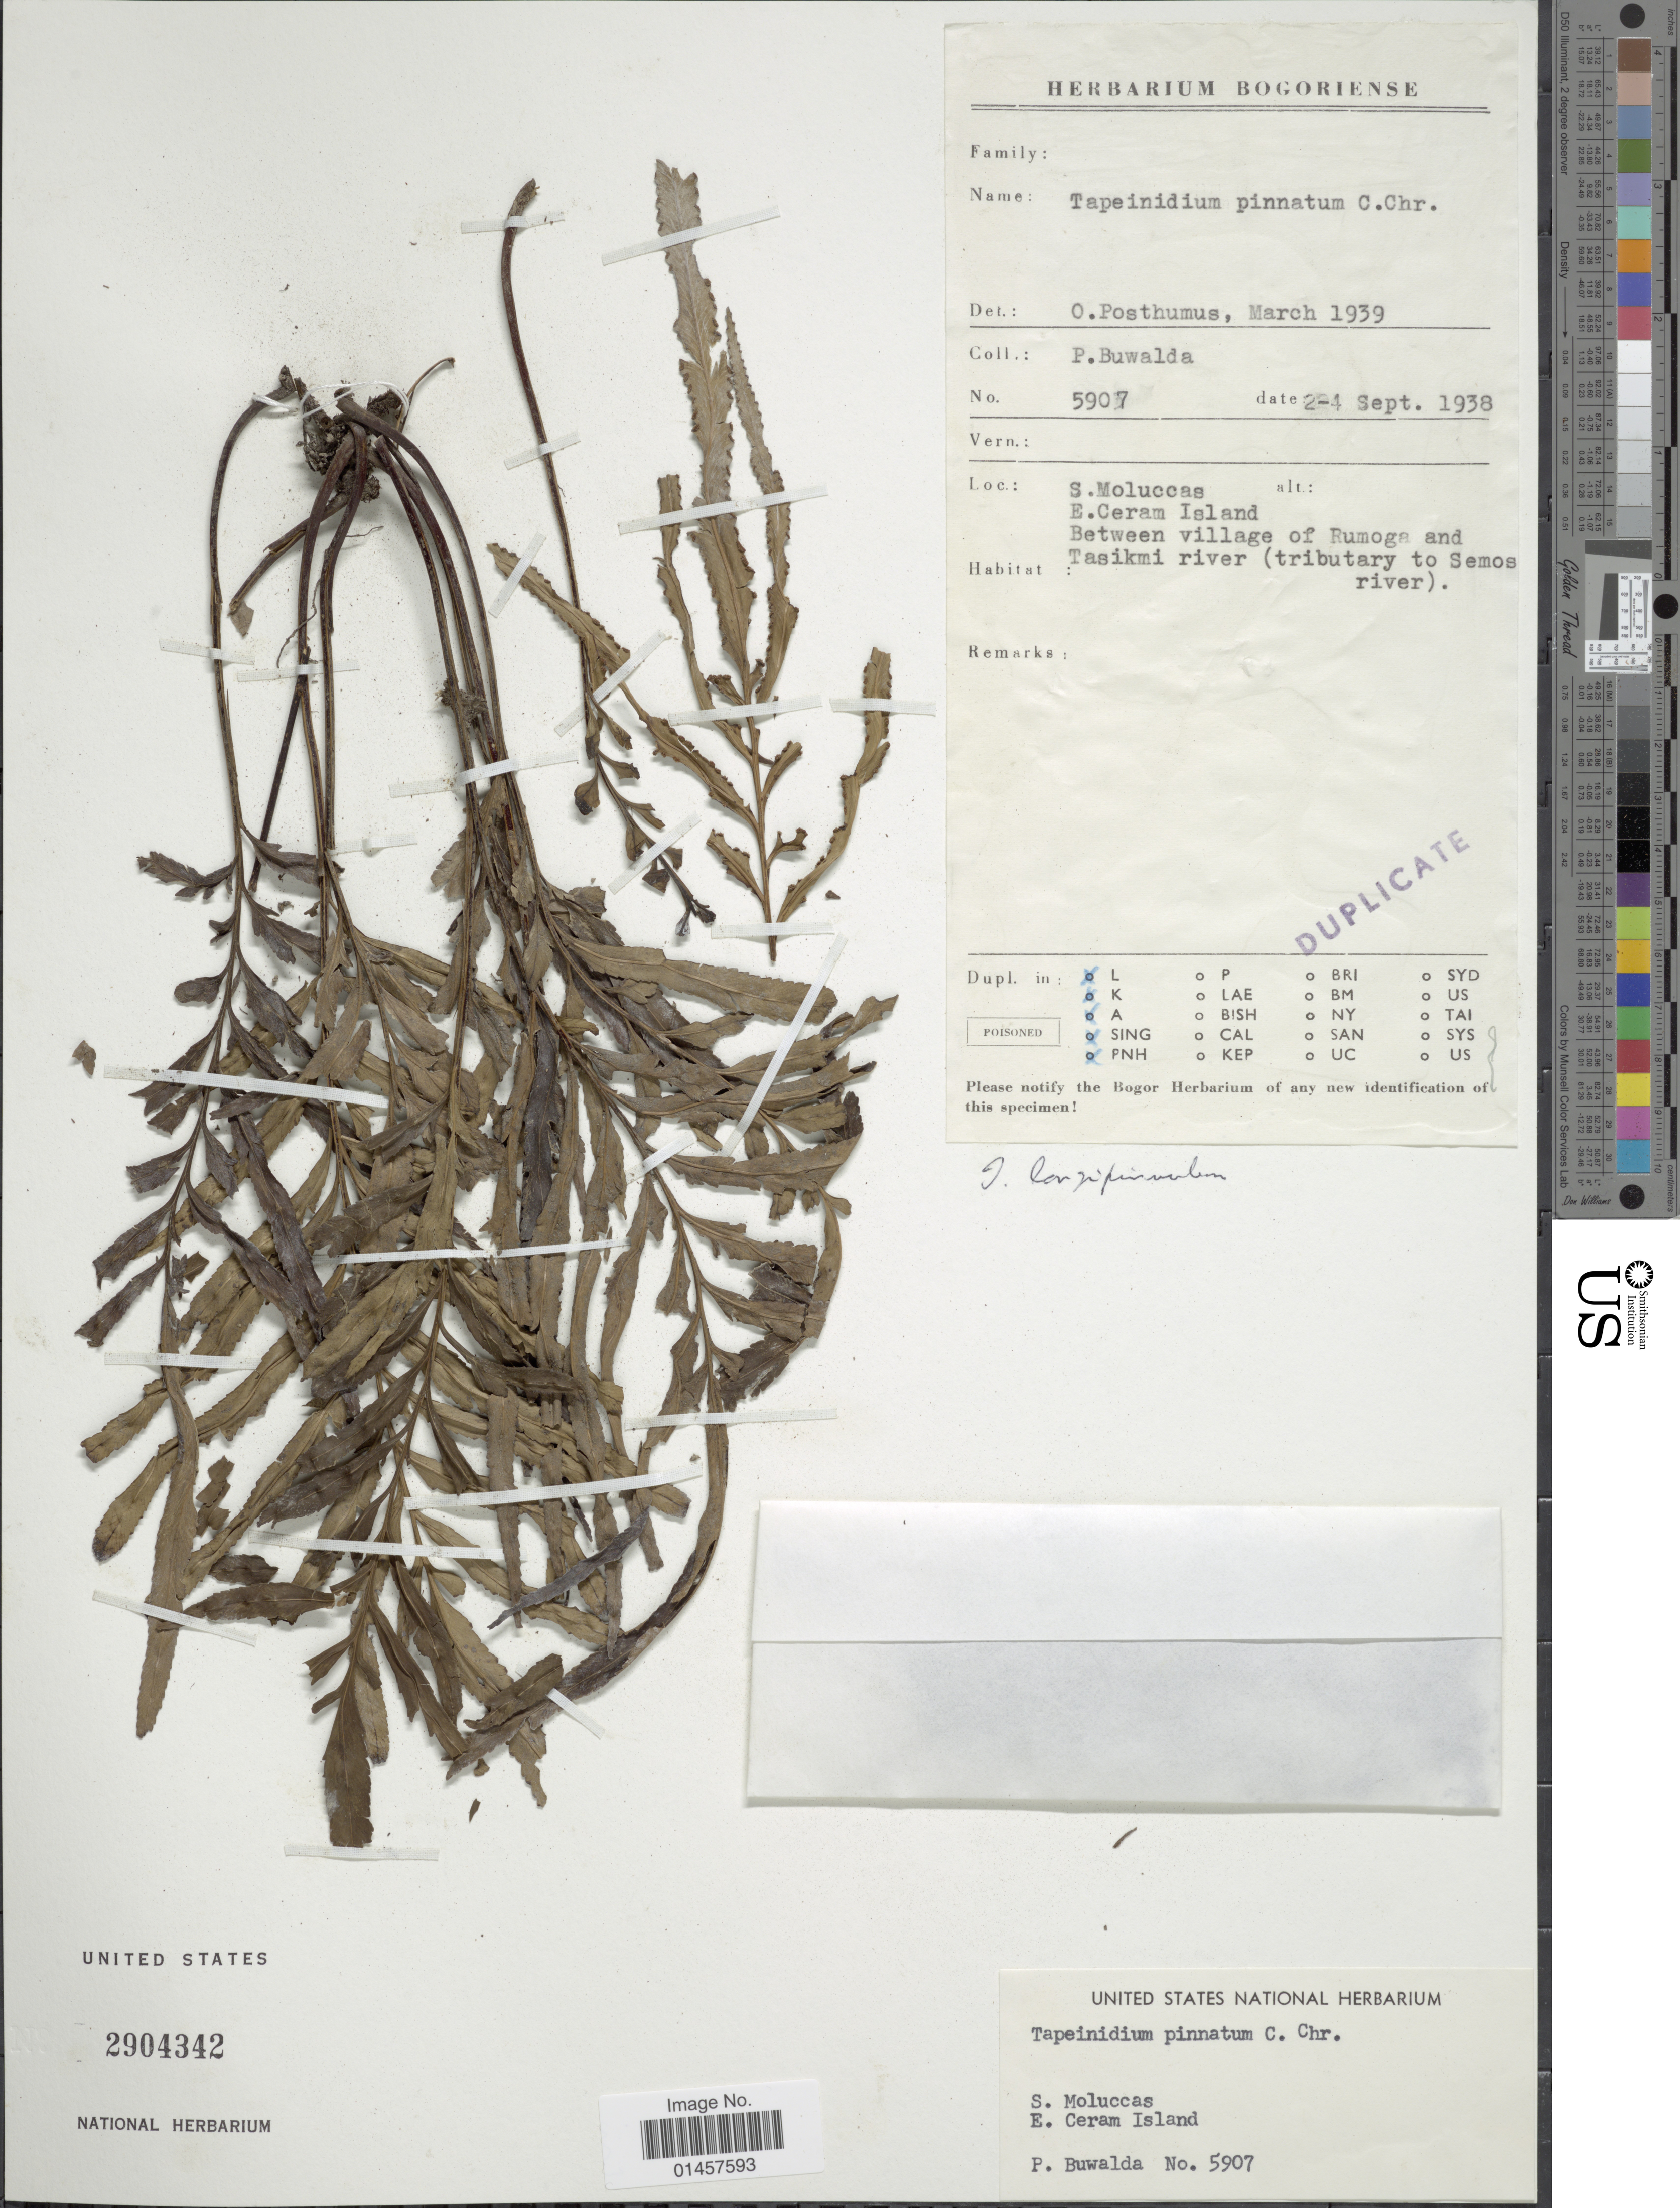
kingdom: Plantae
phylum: Tracheophyta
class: Polypodiopsida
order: Polypodiales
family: Lindsaeaceae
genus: Tapeinidium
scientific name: Tapeinidium longipinnatum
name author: (Ces.) C. Chr.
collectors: P. Buwalda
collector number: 5907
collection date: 1938-09-02/1938-09-04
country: Indonesia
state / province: Maluku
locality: S.Moluccas, E. Ceram Island, Between village of Rumoga and Tasikmi river(tributary to Semos river)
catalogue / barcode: US 2904342